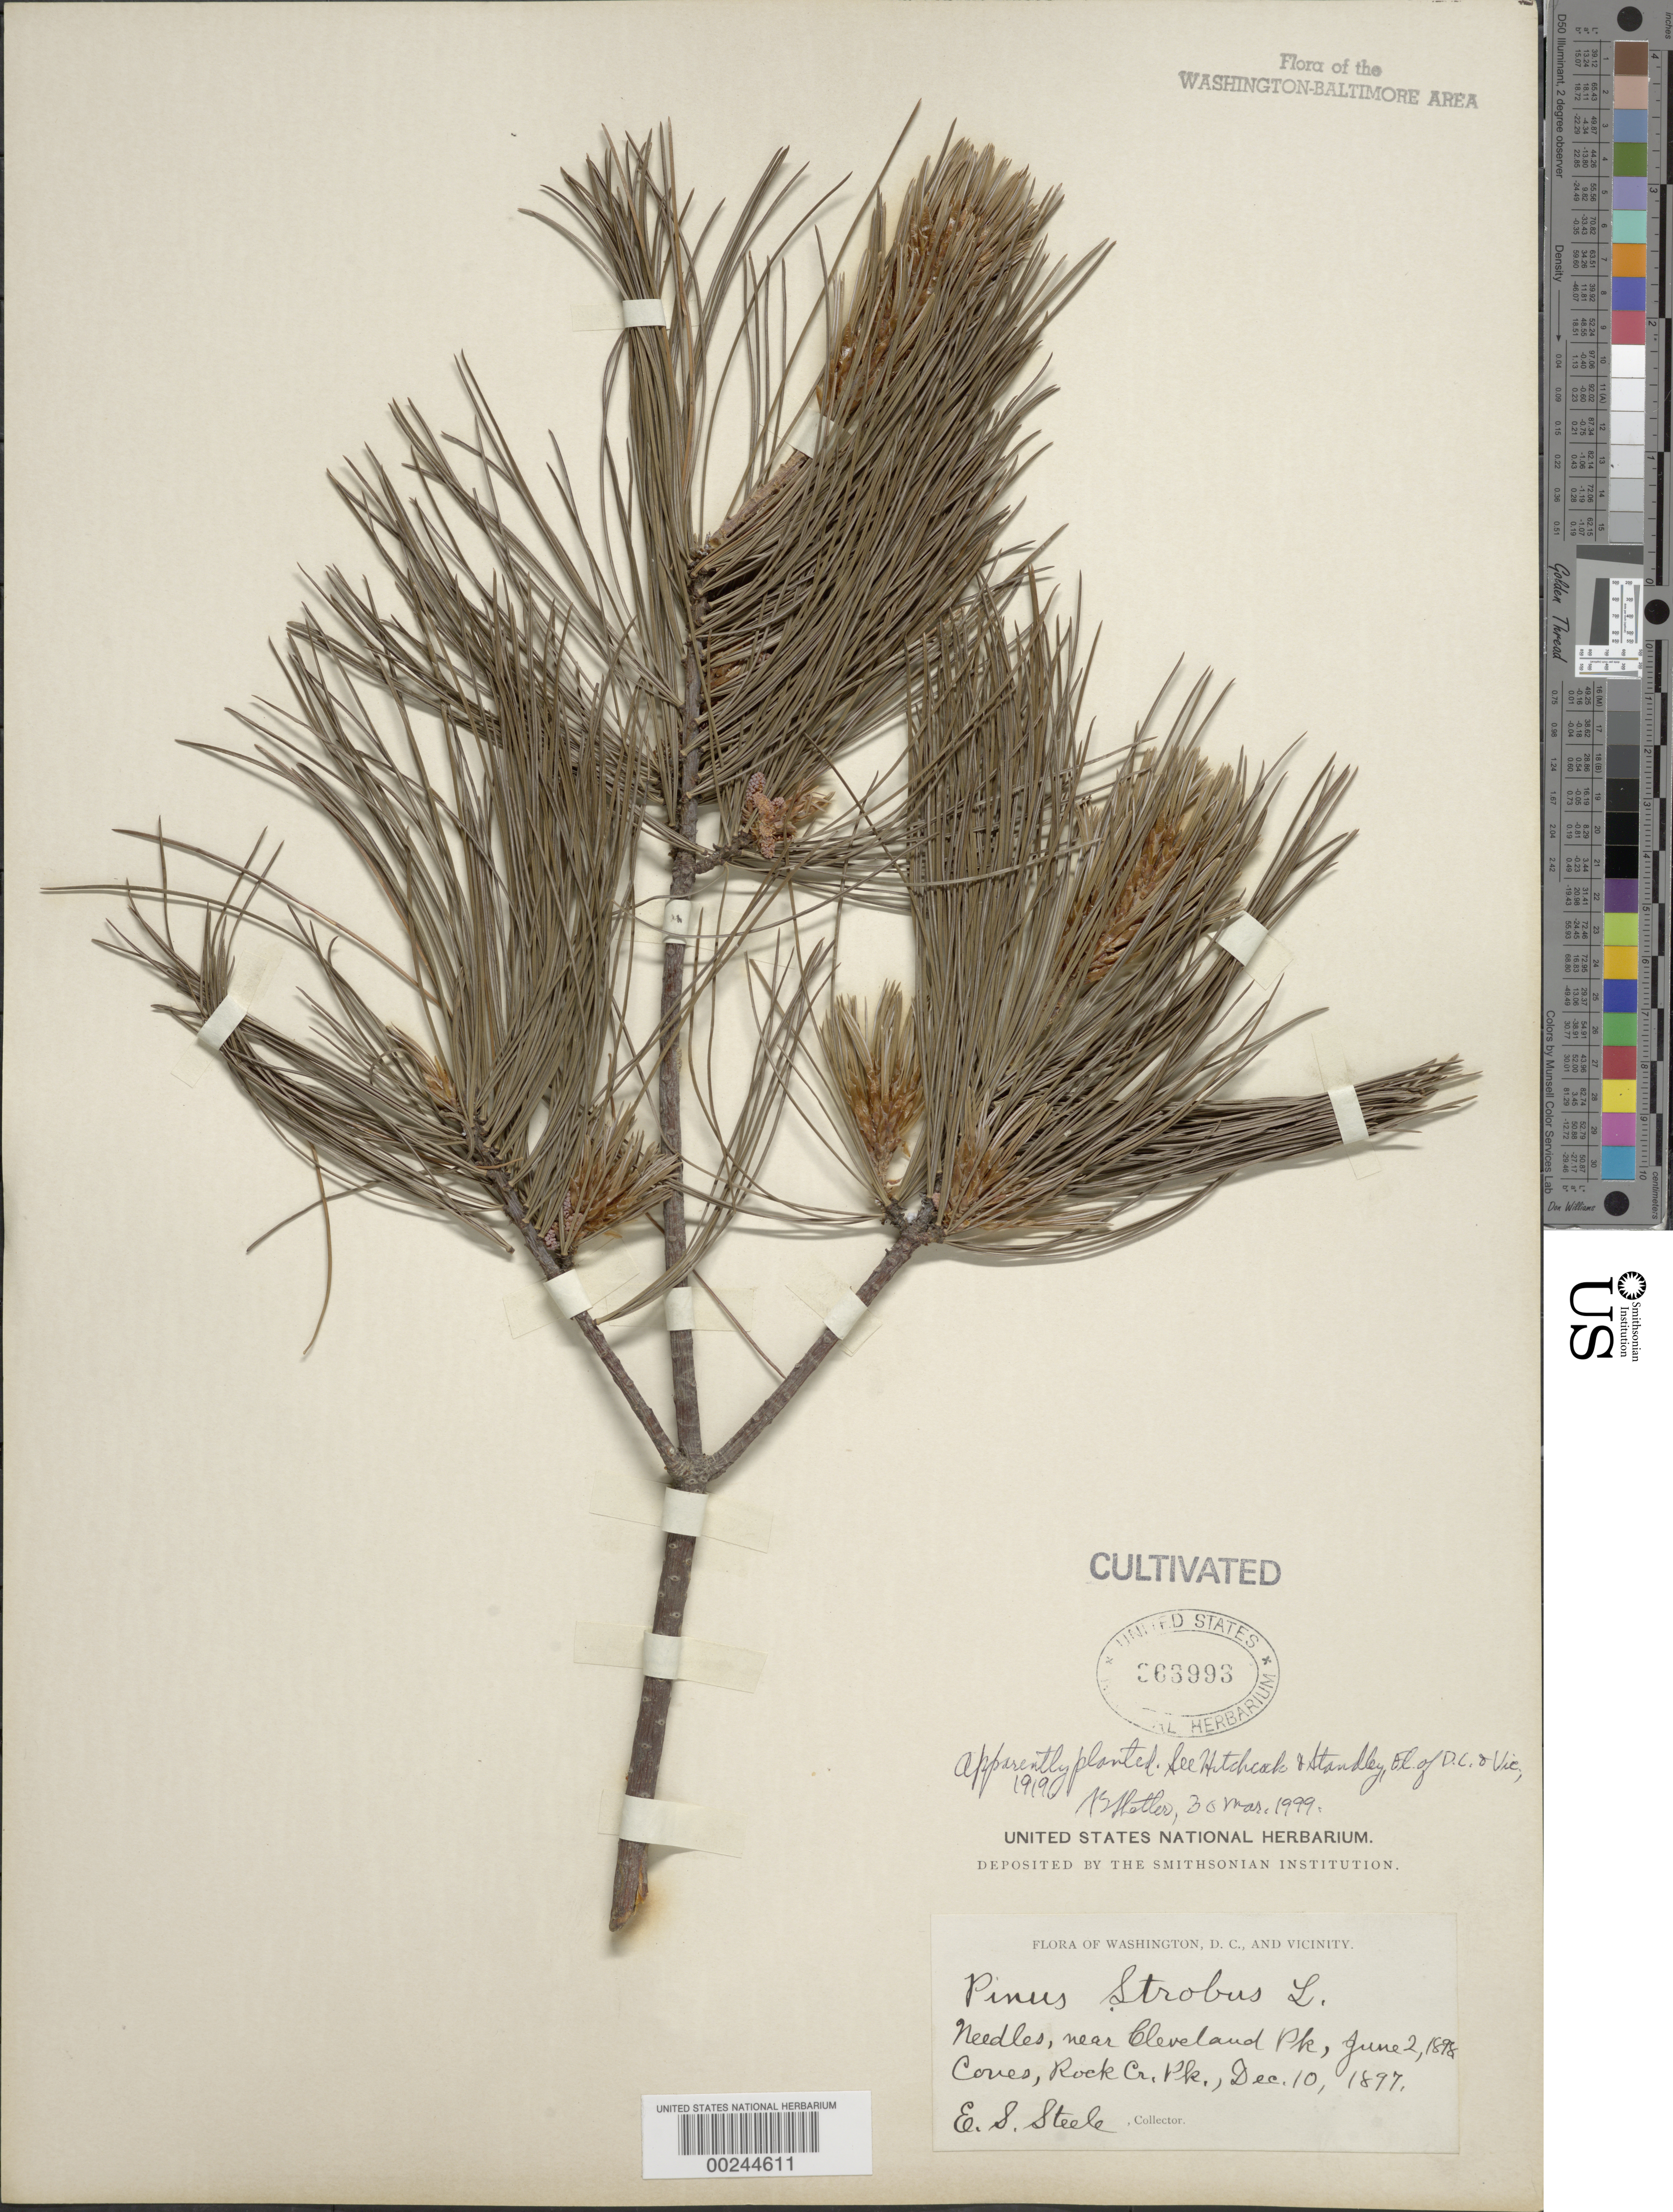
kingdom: Plantae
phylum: Tracheophyta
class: Pinopsida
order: Pinales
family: Pinaceae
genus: Pinus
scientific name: Pinus strobus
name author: L.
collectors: E. Steele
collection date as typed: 02 Jun 1898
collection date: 1898-06-02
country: United States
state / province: District of Columbia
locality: Cleveland Park vicinity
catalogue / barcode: US 363993